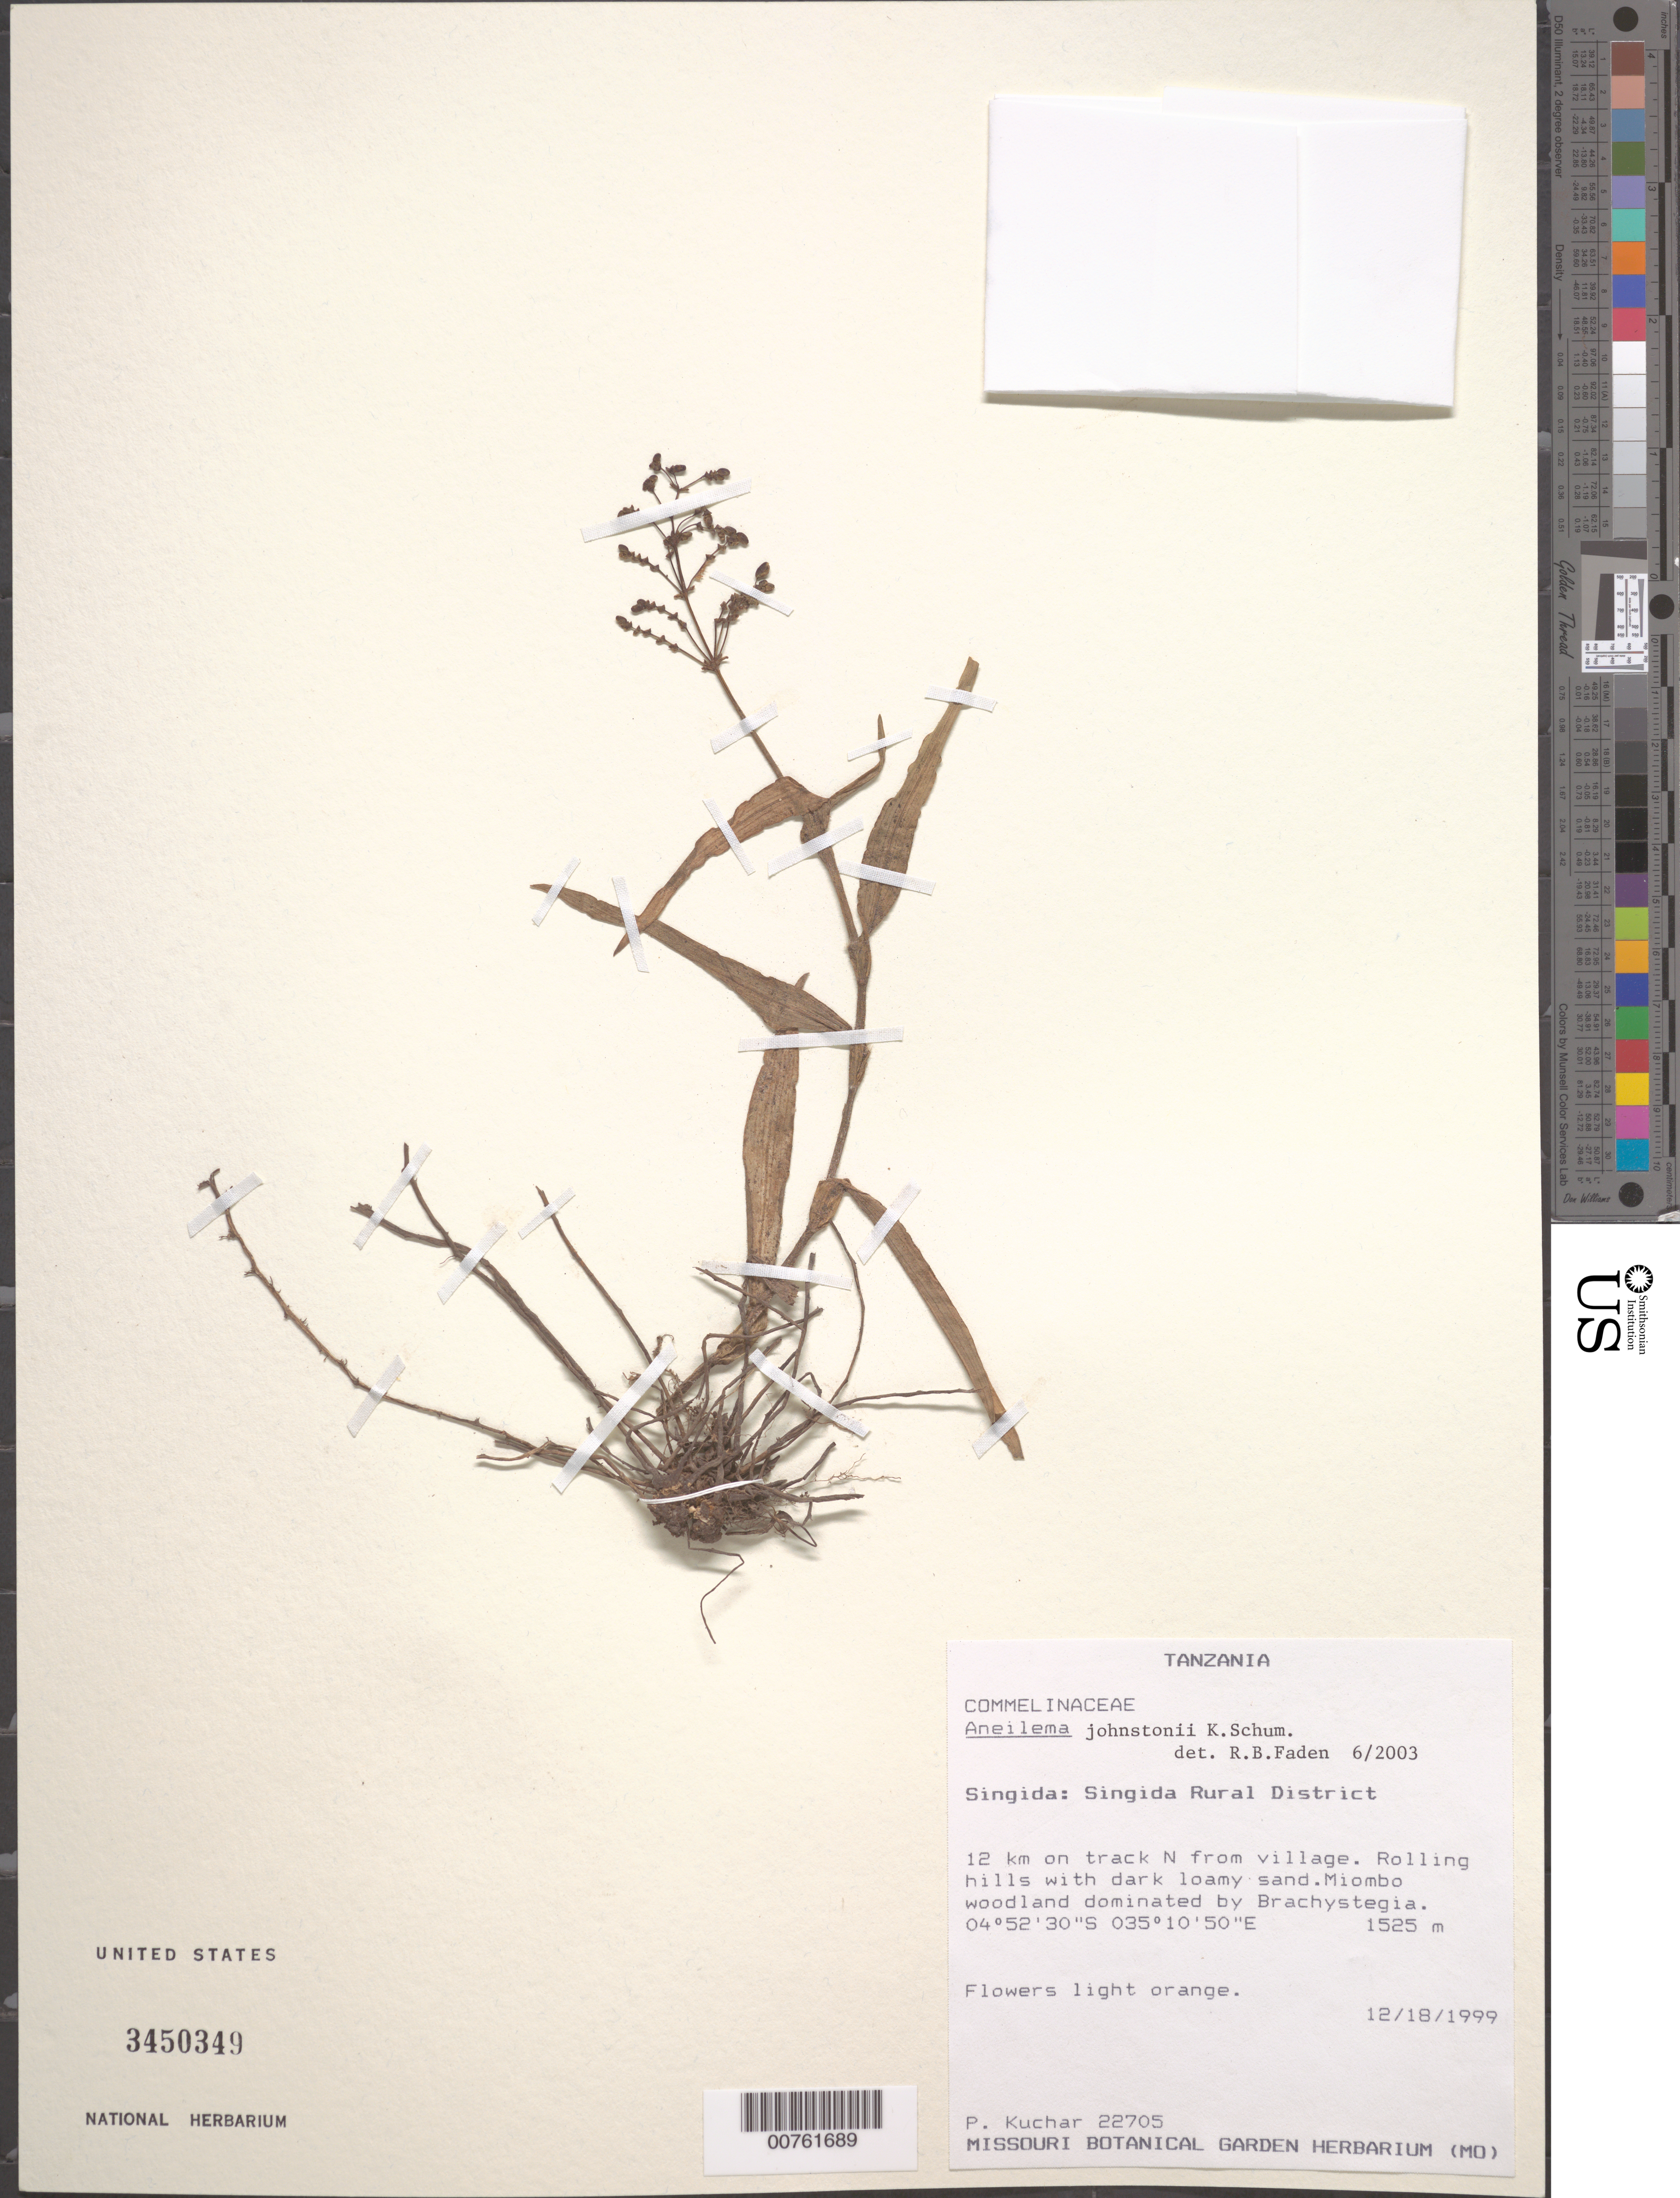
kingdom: Plantae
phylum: Tracheophyta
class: Liliopsida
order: Commelinales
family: Commelinaceae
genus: Aneilema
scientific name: Aneilema johnstonii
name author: K. Schum.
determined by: Faden, Robert B., (US), Smithsonian Institution - National Museum of Natural History (UNITED STATES)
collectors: P. Kuchar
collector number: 22705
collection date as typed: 18 Dec 1999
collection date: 1999-12-18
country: Tanzania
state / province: Singida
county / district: Singida Rural District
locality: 12 km on track N from village.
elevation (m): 1525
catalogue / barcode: US 3450349